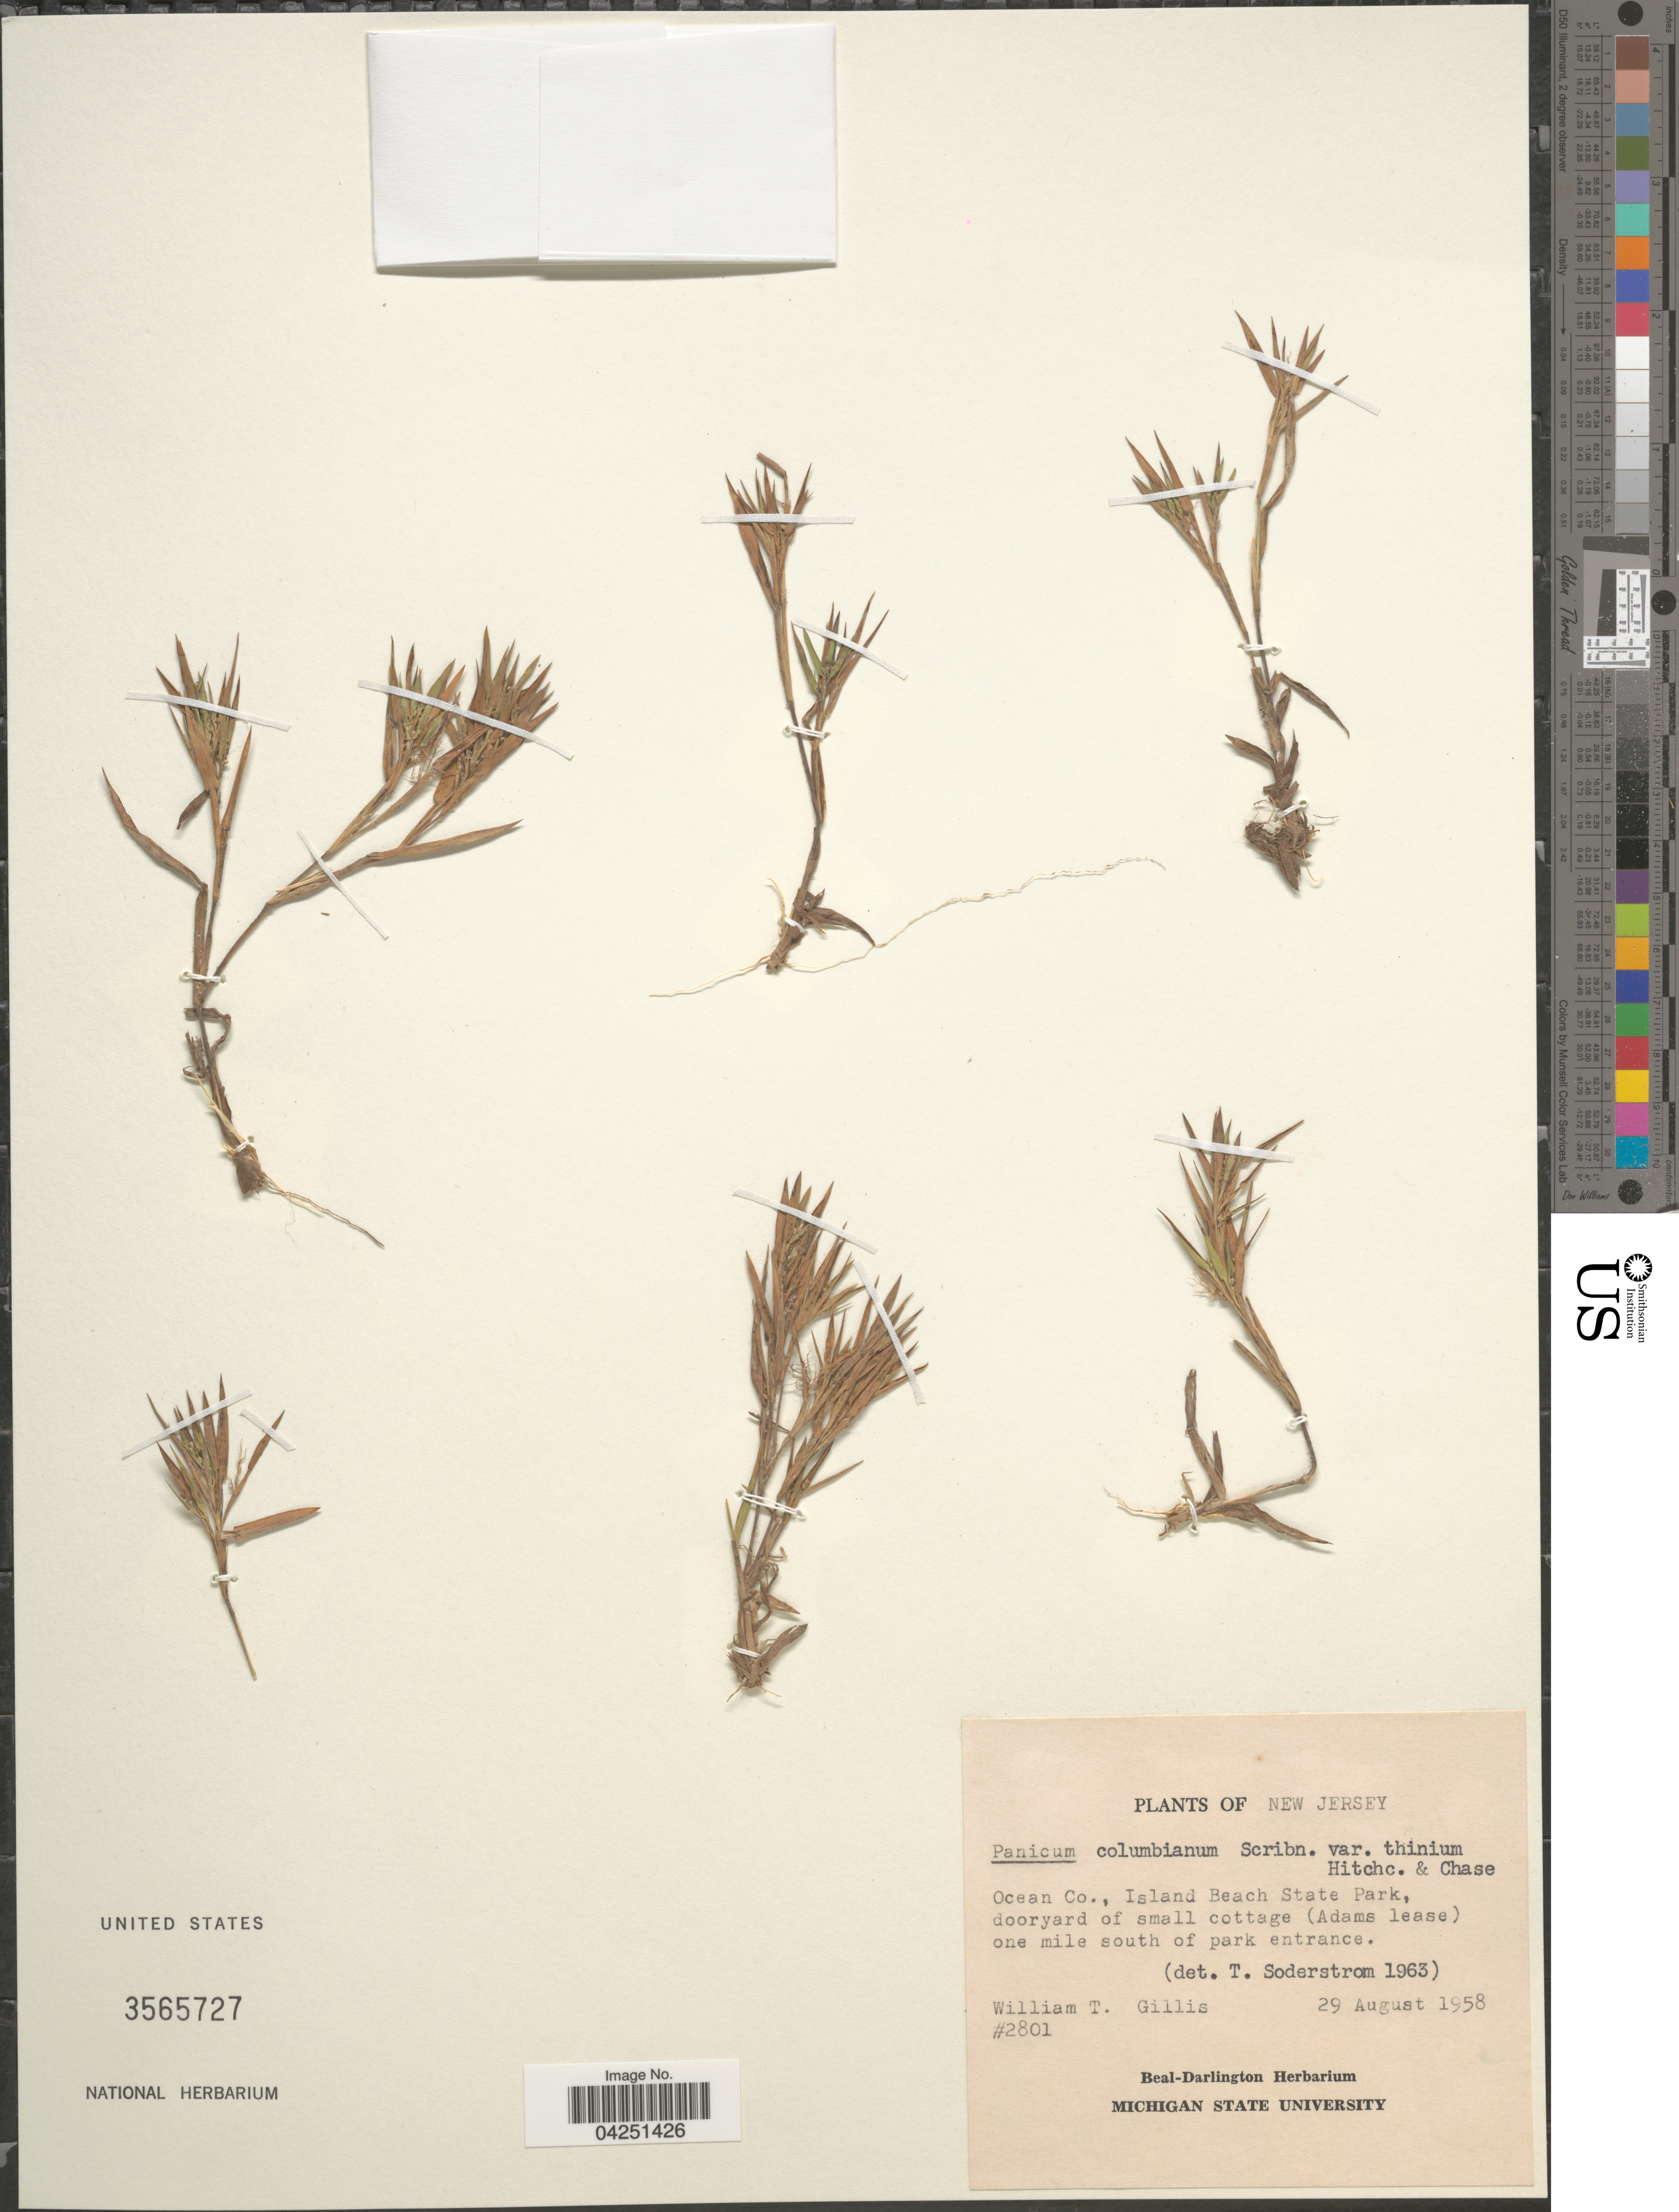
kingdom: Plantae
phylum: Tracheophyta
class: Liliopsida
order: Poales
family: Poaceae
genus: Dichanthelium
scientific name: Dichanthelium acuminatum var. acuminatum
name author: (Sw.) Gould & C.A. Clark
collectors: W. T. Gillis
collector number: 2801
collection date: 1958-08-29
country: United States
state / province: New Jersey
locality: Ocean Co., Island Beach State Park, dooryard of small cottage (Adams lease) one mile south of park entrance.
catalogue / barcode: US 3565727